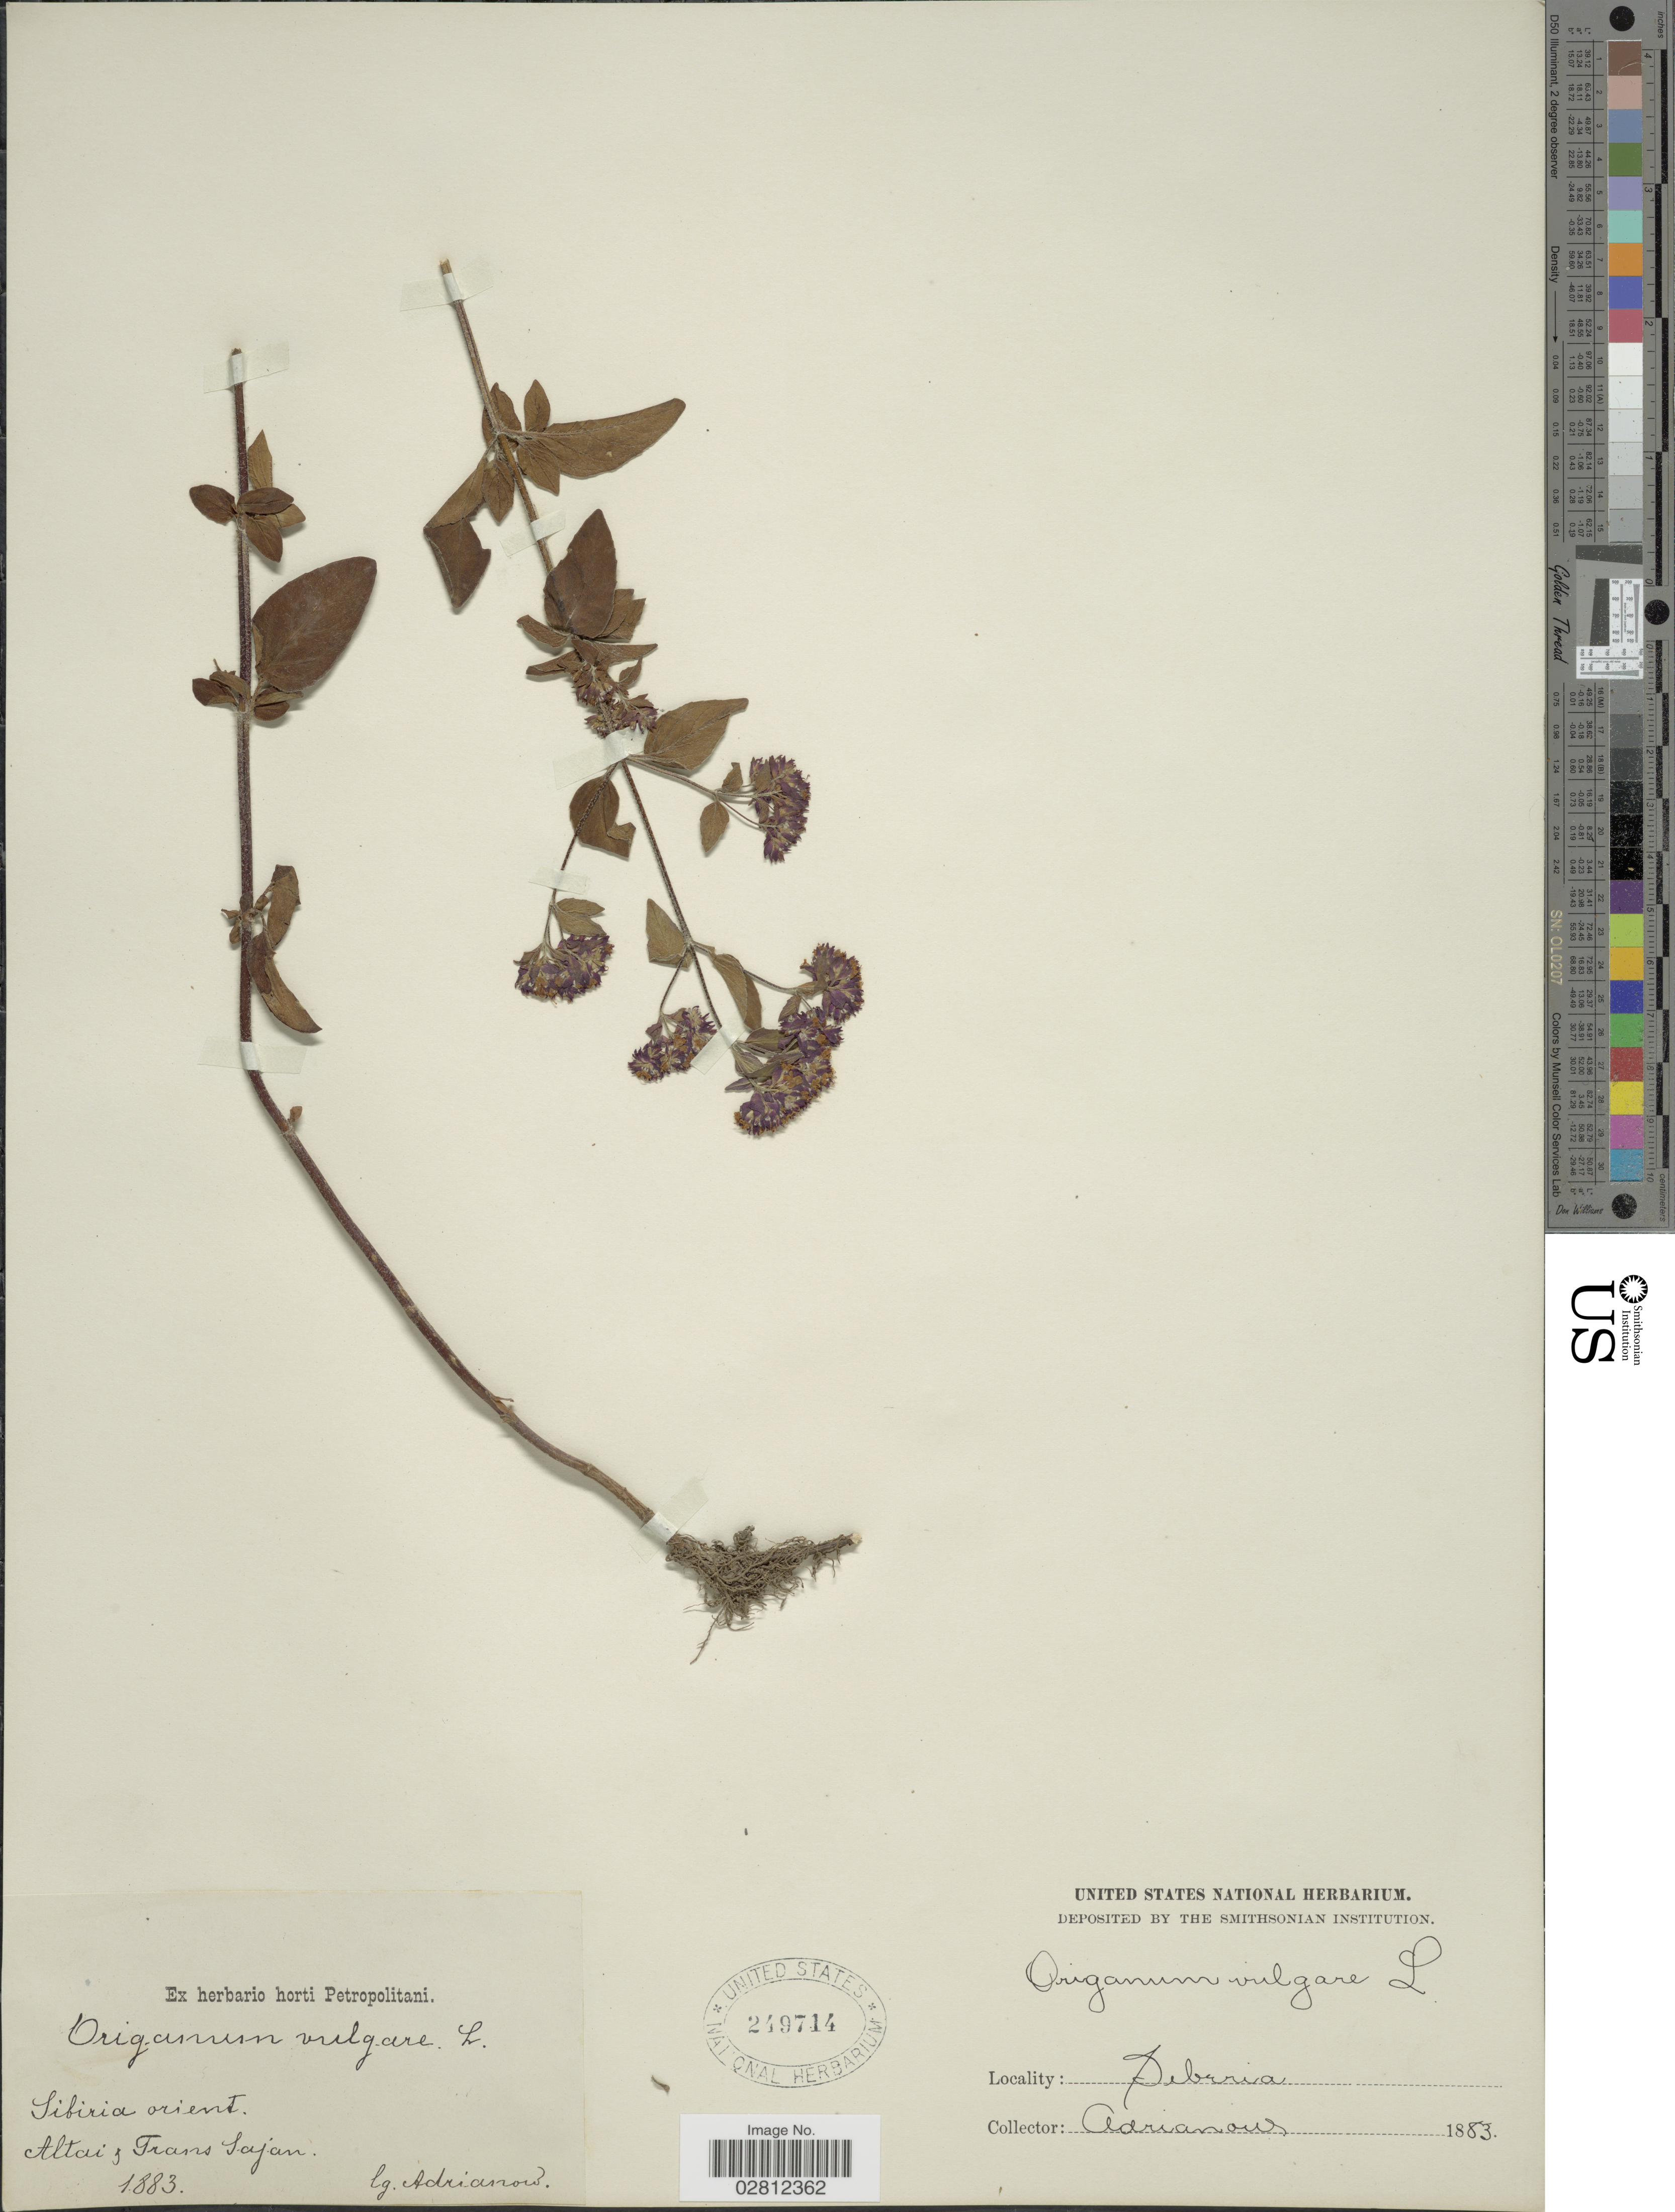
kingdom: Plantae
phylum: Tracheophyta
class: Magnoliopsida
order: Lamiales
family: Lamiaceae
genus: Origanum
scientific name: Origanum vulgare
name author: L.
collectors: -- Adrianow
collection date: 1883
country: Russian Federation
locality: Sibiria orient., Altaiz, Frans Sajan, Siberia.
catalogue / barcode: US 249714